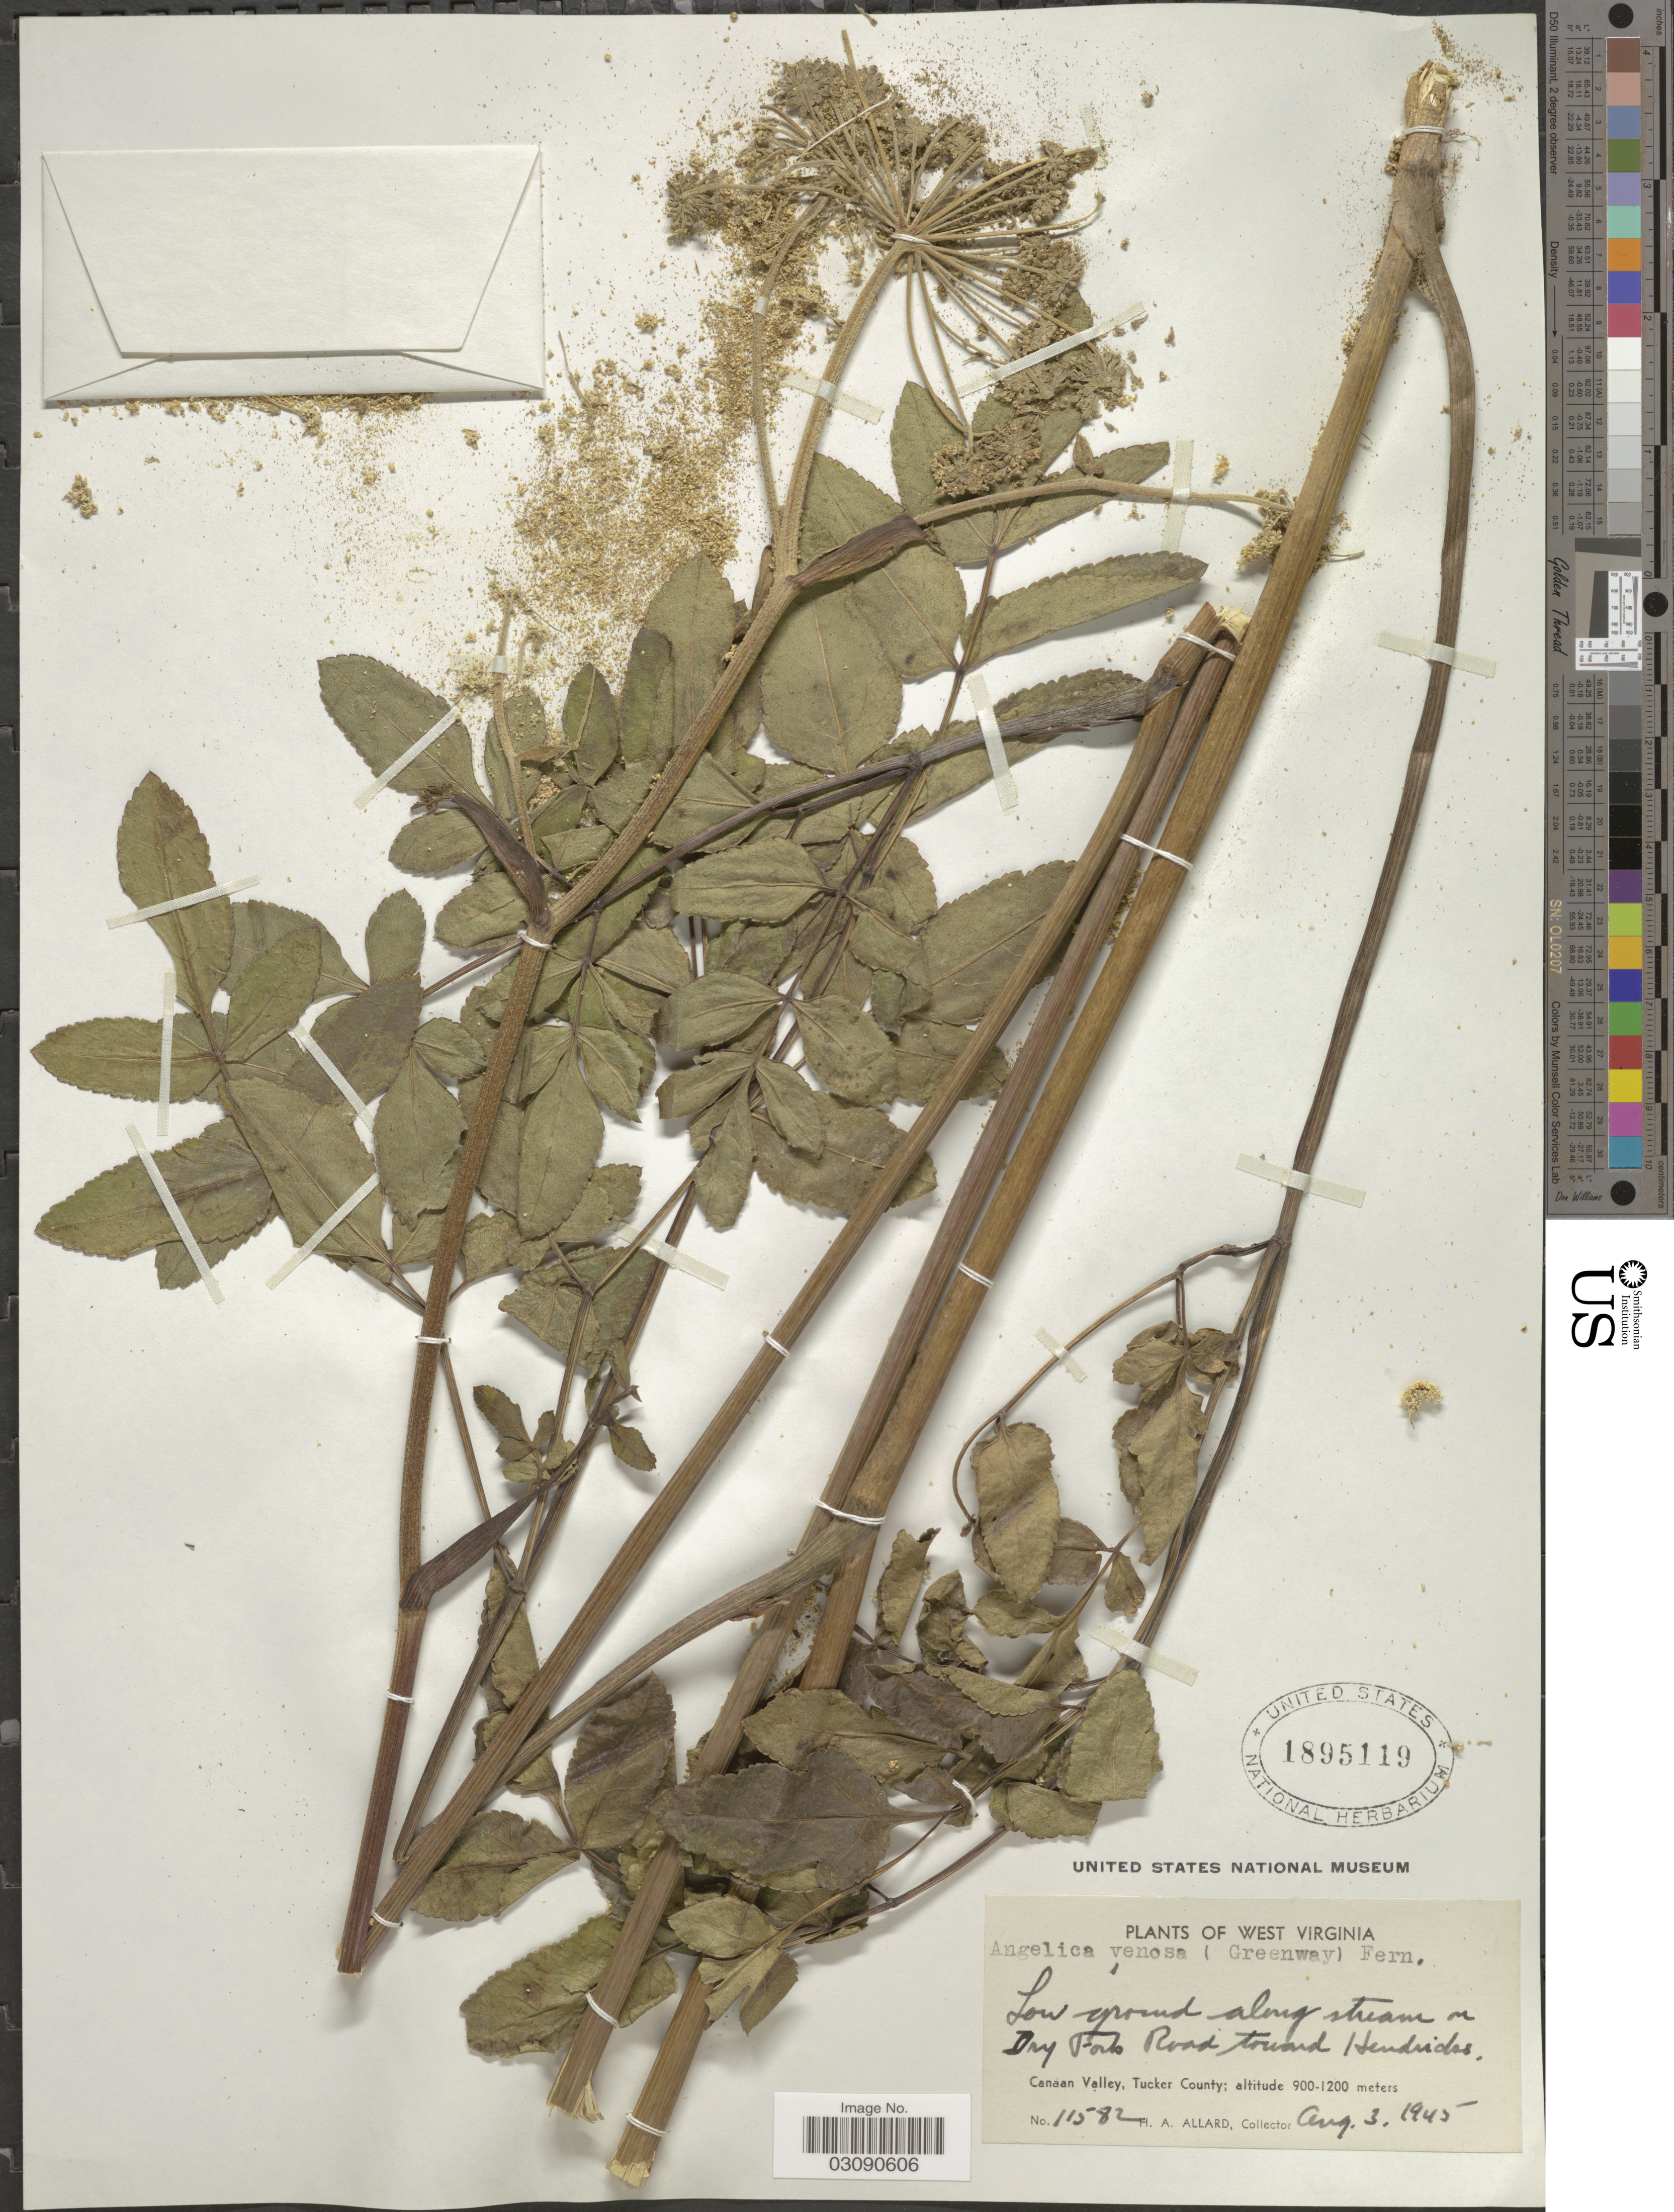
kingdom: Plantae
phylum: Tracheophyta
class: Magnoliopsida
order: Apiales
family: Apiaceae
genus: Angelica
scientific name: Angelica venenosa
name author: (Greenway) Fernald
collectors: H. A. Allard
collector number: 11582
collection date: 1945-08-03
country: United States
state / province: West Virginia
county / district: Tucker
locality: Low ground along stream on Dry Fork Road toward Hendricks. Canaan Valley, Tucker County.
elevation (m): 900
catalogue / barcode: US 1895119